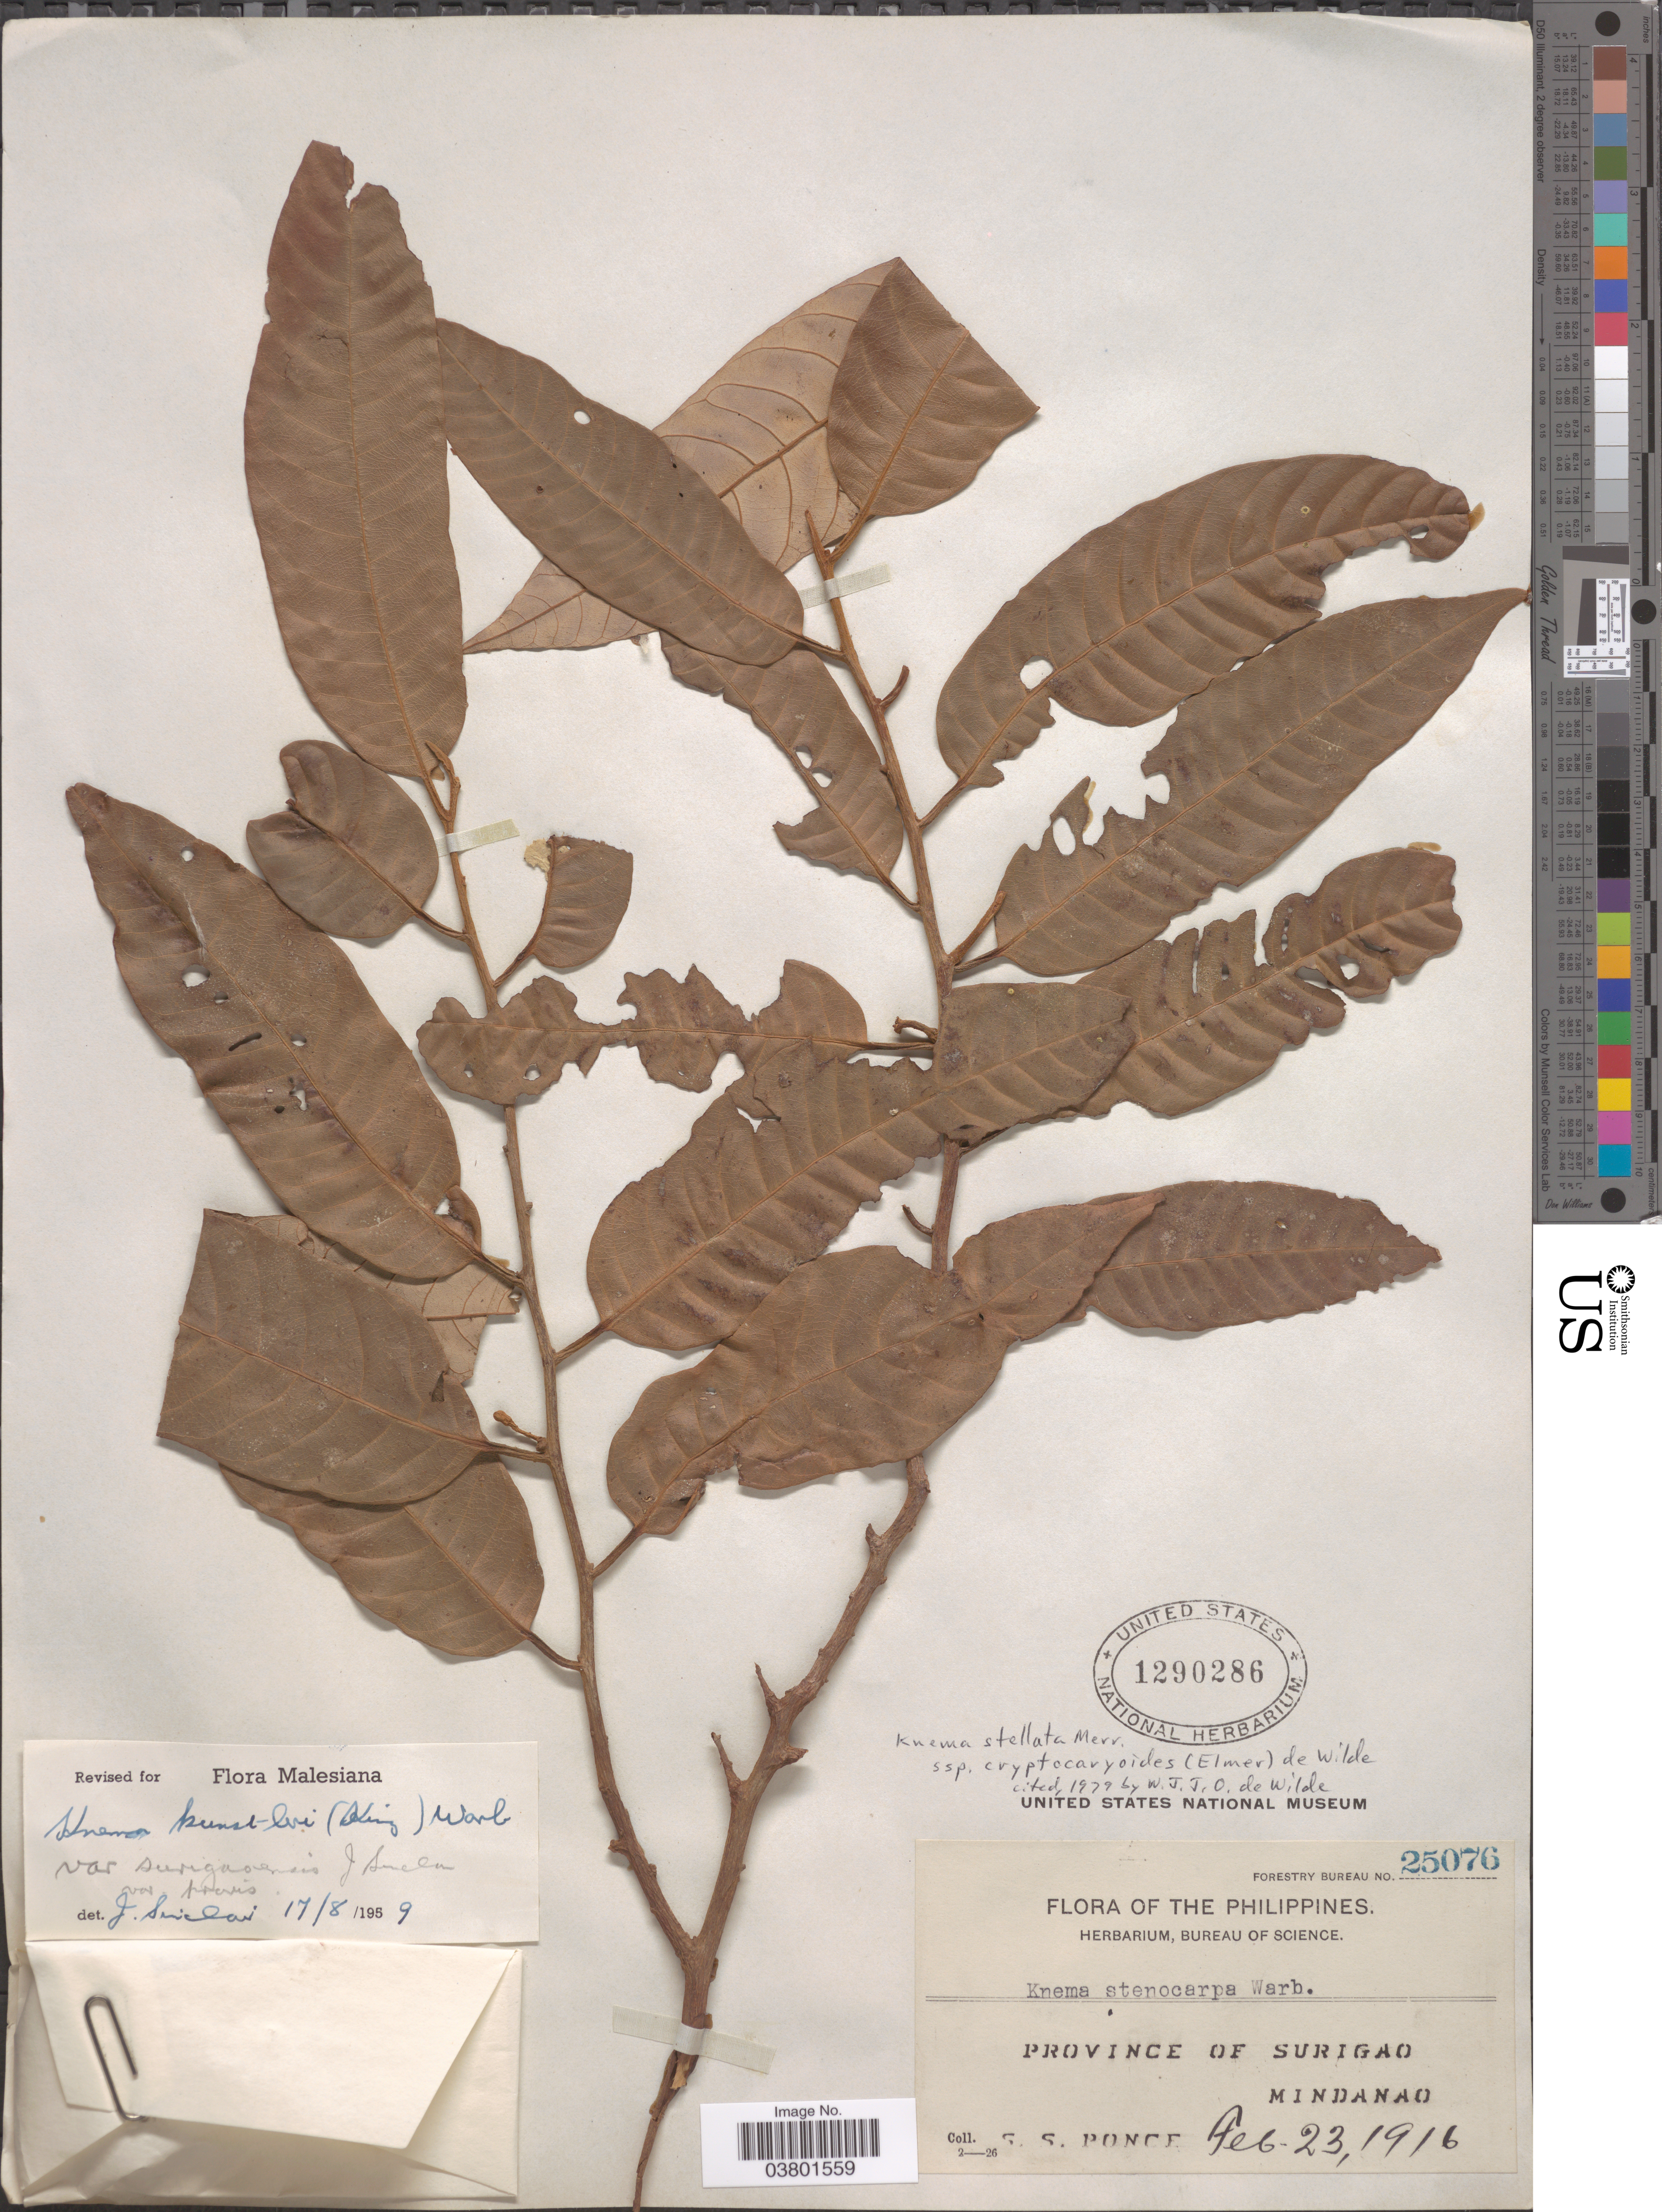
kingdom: Plantae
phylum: Tracheophyta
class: Magnoliopsida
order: Magnoliales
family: Myristicaceae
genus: Knema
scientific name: Knema stellata subsp. cryptocaryoides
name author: (Elmer) W.J. de Wilde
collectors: S. Ponce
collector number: Forestry Bureau 25076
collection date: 1916-02-23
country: Philippines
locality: Province of Surigao, Mindanao.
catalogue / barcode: US 1290286